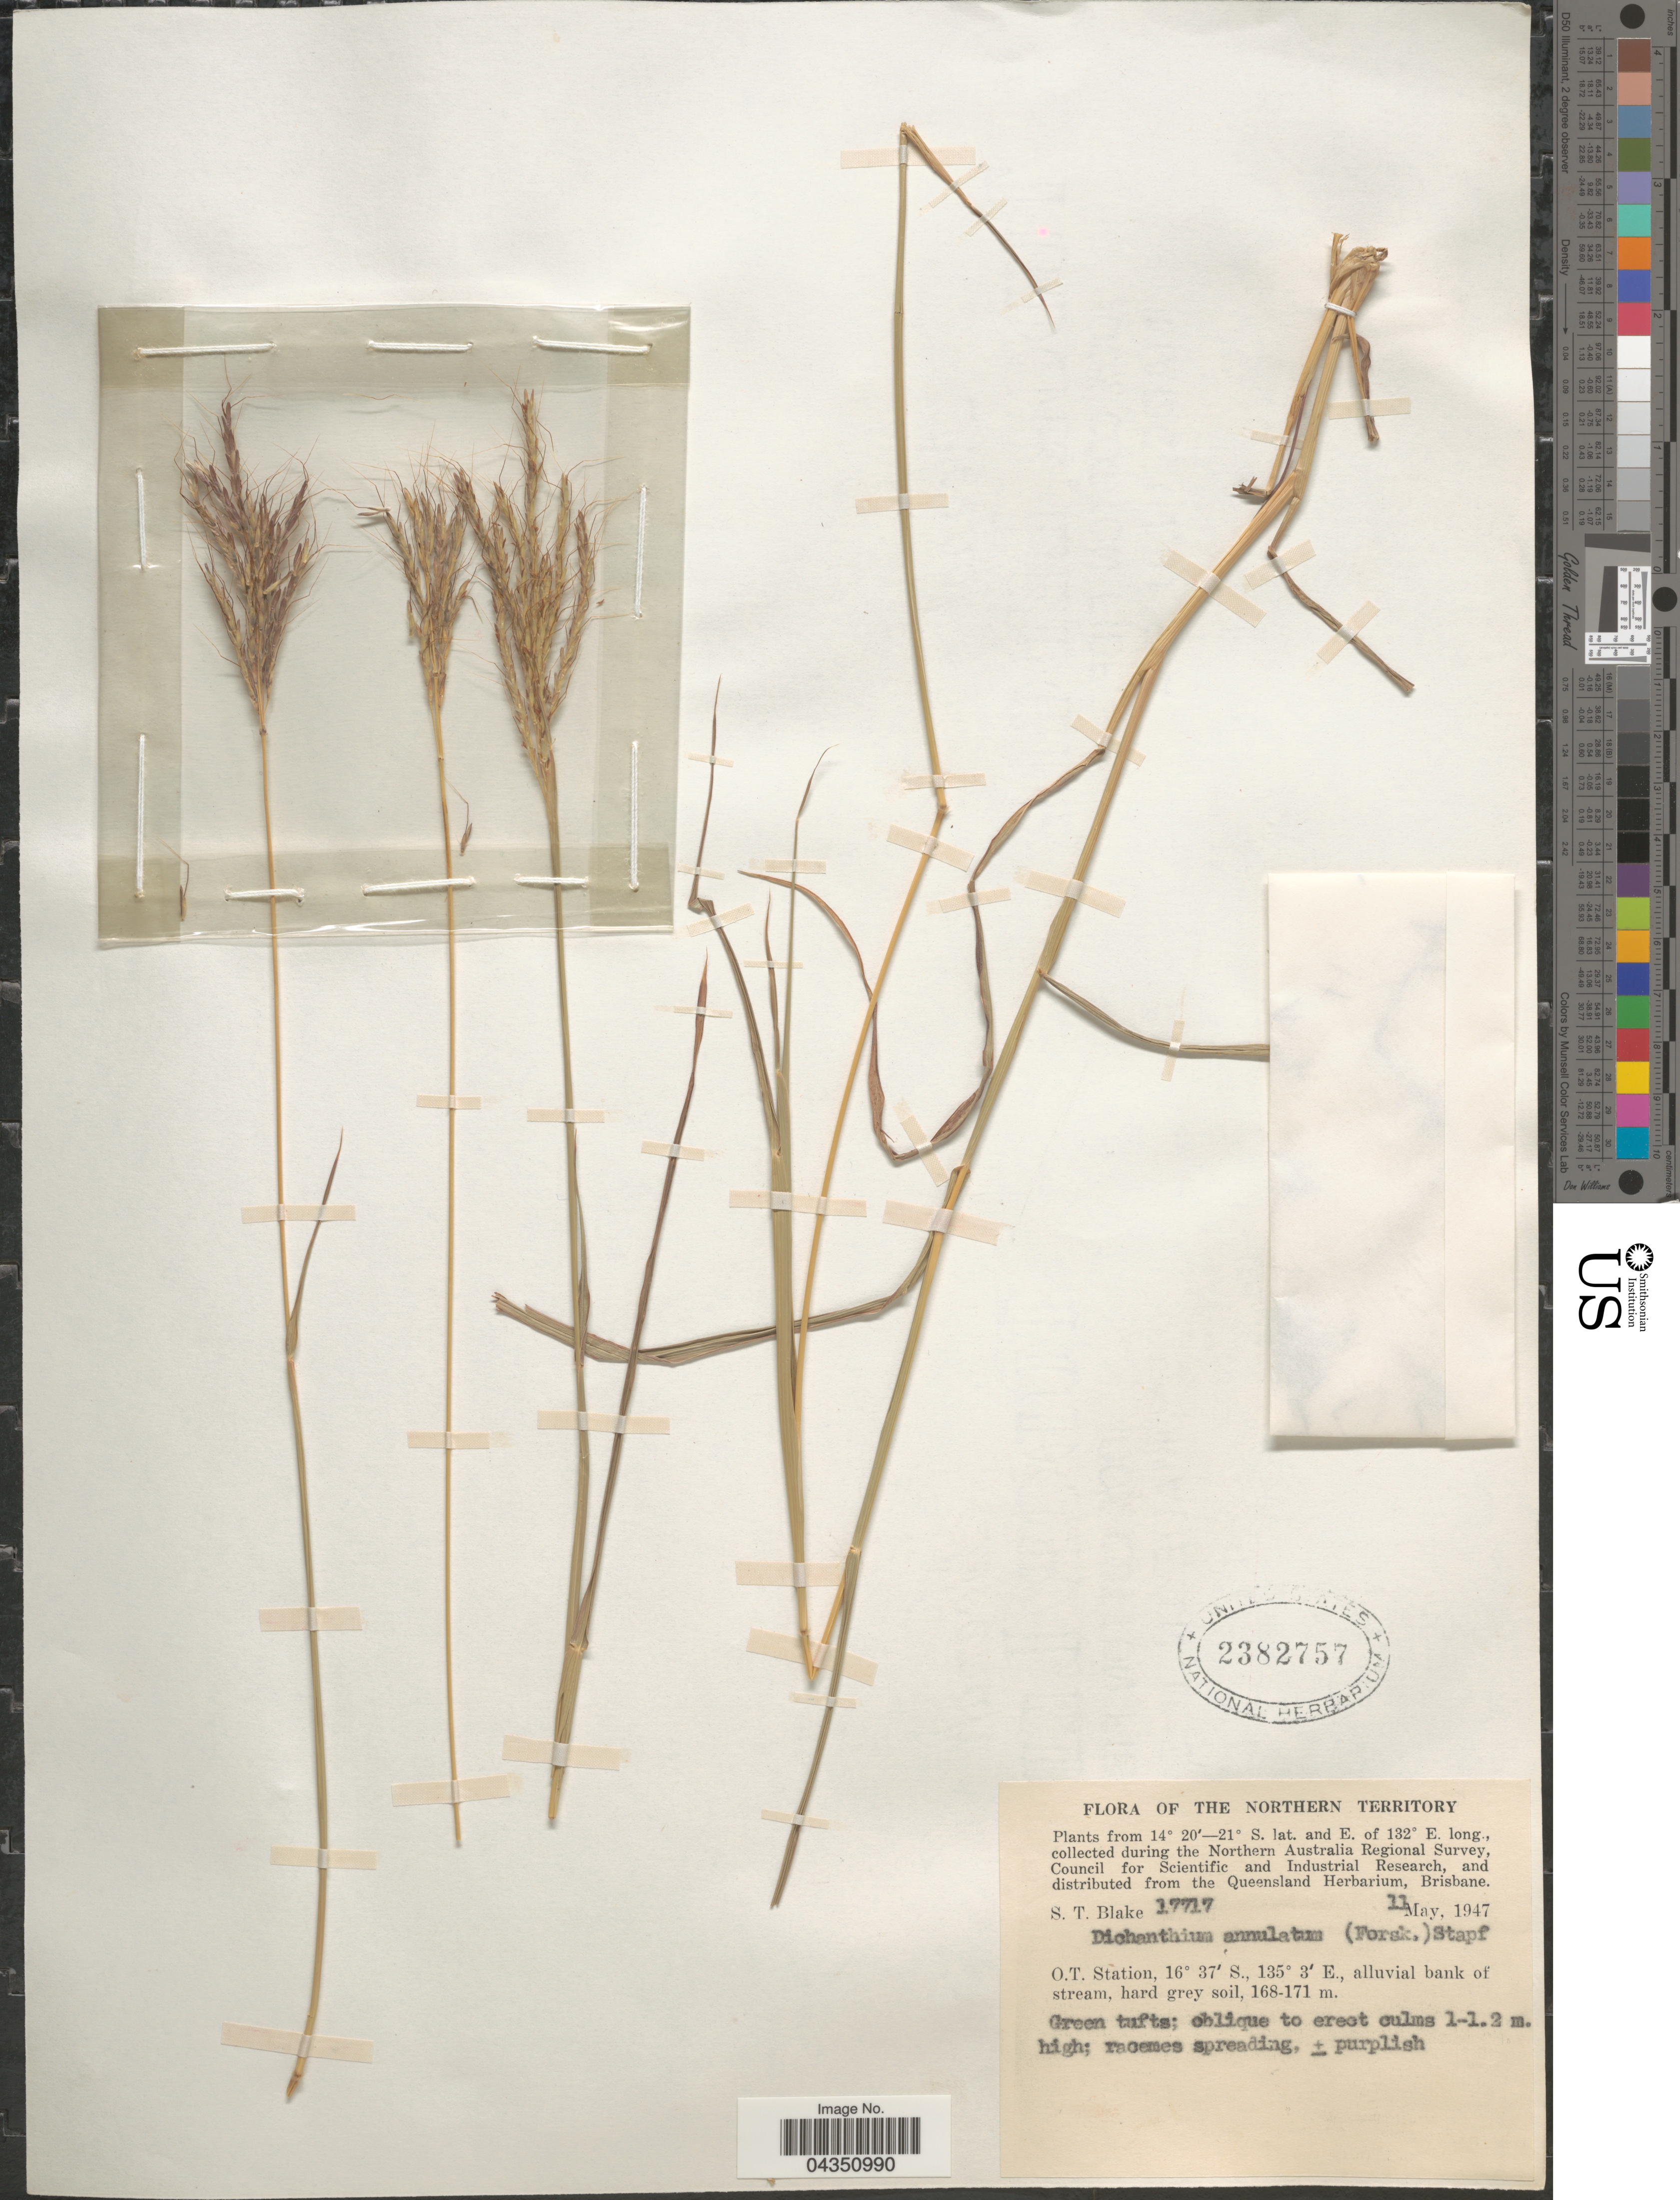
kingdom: Plantae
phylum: Tracheophyta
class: Liliopsida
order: Poales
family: Poaceae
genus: Dichanthium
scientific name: Dichanthium annulatum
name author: (Forssk.) Stapf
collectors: S. T. Blake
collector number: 17717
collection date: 1947-05-11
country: Australia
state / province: Northern Territory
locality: Northern Australia Regional Survey. O.T. Station, alluvial bank of stream.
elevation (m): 168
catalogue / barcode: US 2382757